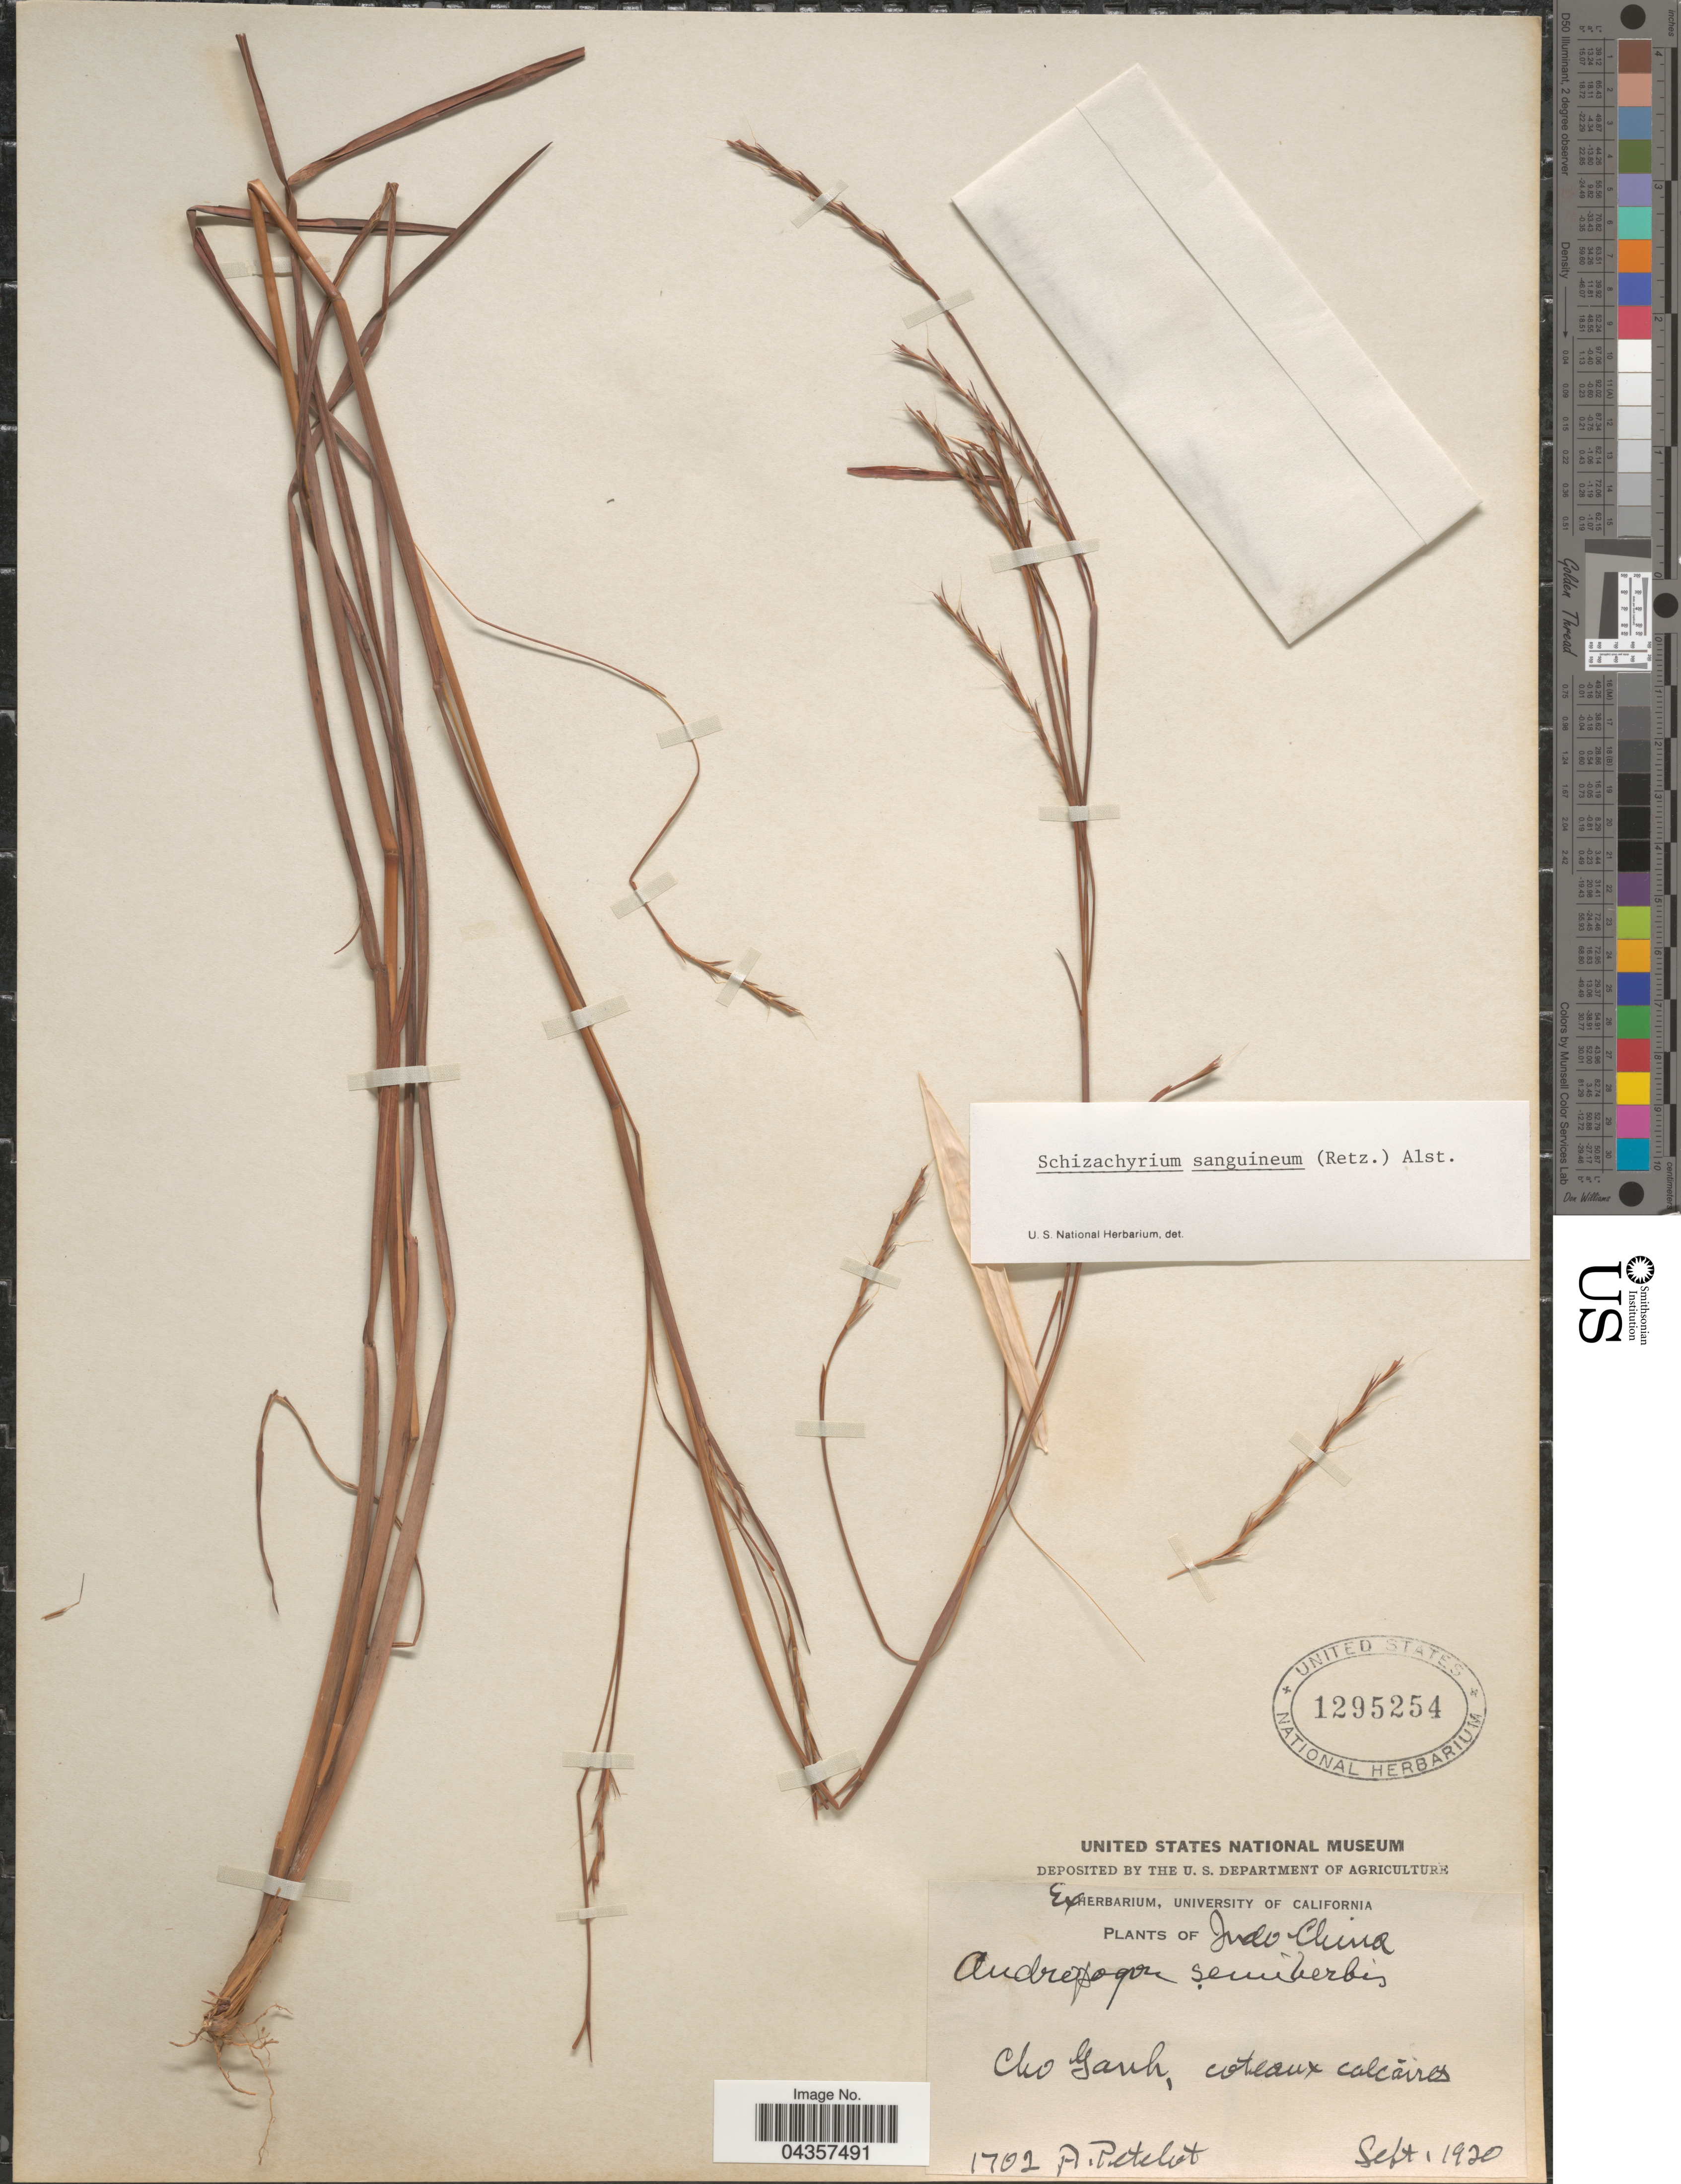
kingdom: Plantae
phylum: Tracheophyta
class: Liliopsida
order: Poales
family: Poaceae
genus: Schizachyrium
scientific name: Schizachyrium sanguineum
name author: (Retz.) Alston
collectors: A. Petelot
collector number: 1702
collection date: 1920-09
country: Vietnam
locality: Indo-China. Cho Ganh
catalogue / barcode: US 1295254